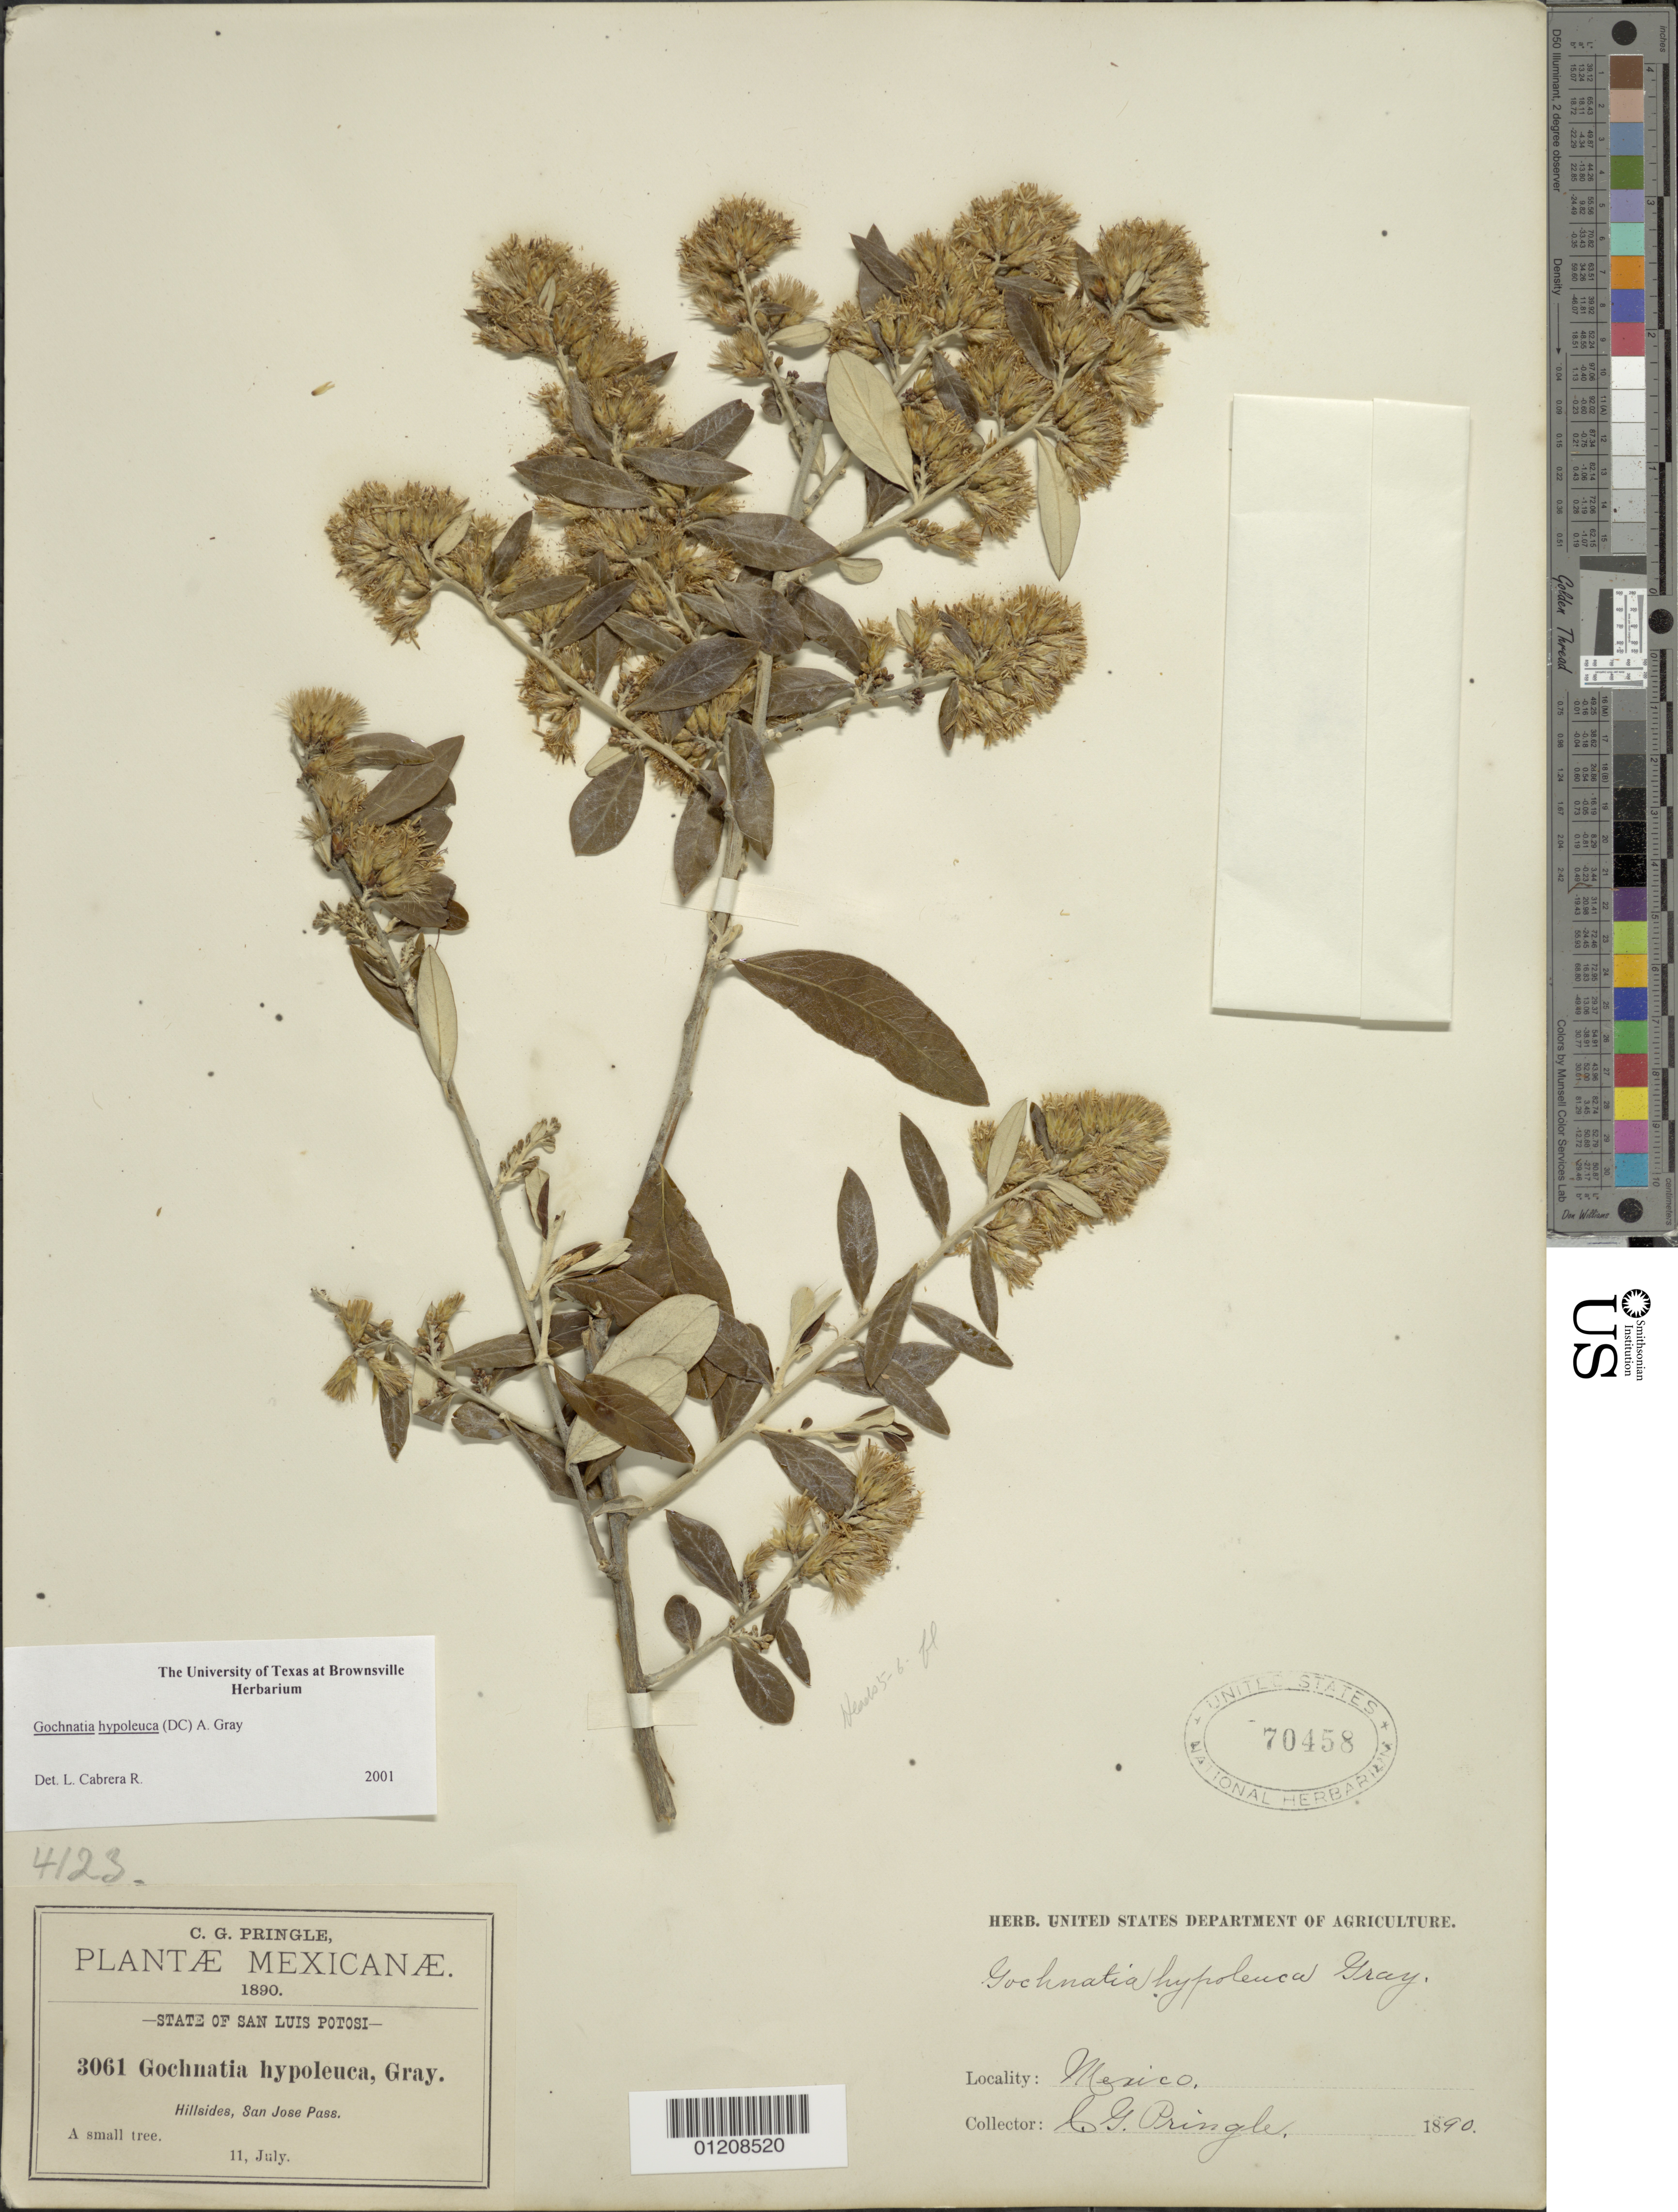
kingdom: Plantae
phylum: Tracheophyta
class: Magnoliopsida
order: Asterales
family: Asteraceae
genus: Nahuatlea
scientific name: Nahuatlea hypoleuca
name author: (DC.) V.A. Funk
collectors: C. G. Pringle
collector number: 3061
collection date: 1890-07-11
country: Mexico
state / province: San Luis Potosí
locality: Hillsides, San Jose Pass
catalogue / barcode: US 70458